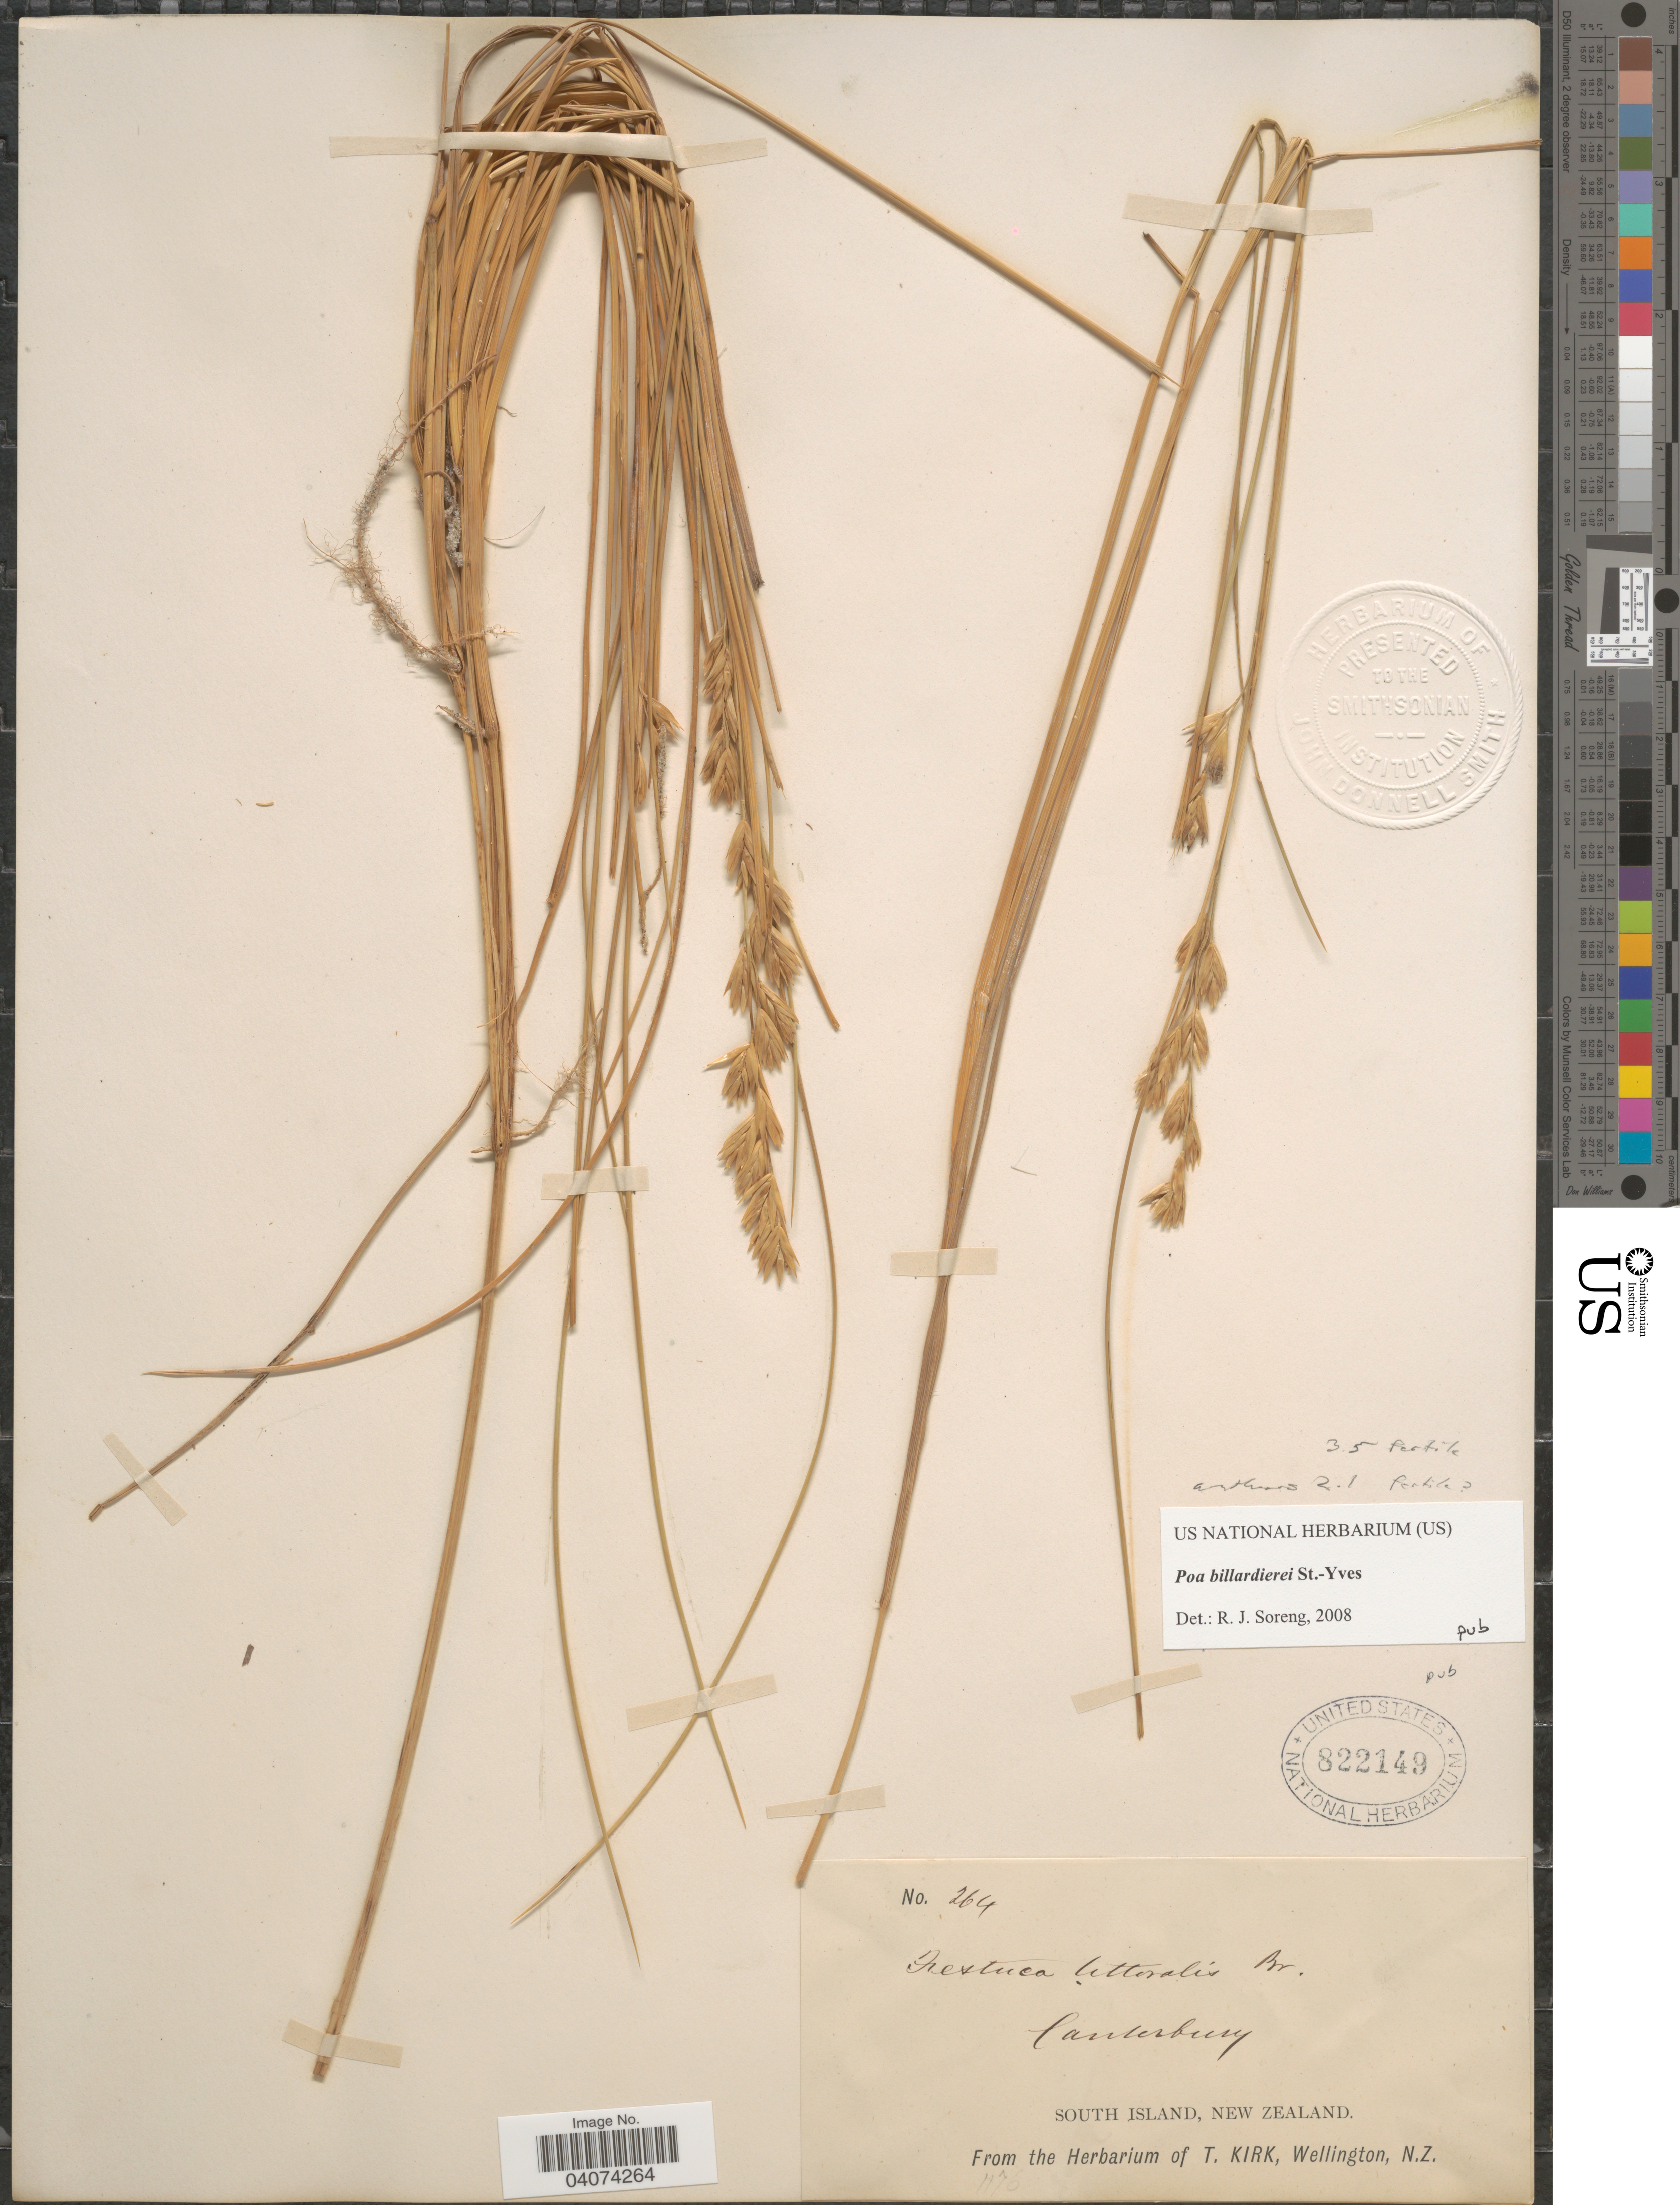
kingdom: Plantae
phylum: Tracheophyta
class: Liliopsida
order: Poales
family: Poaceae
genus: Poa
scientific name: Poa billardierei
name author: (Spreng.) St.-Yves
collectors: ex herb. T. Kirk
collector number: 264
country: New Zealand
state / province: Canterbury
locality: South Island.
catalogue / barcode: US 822149